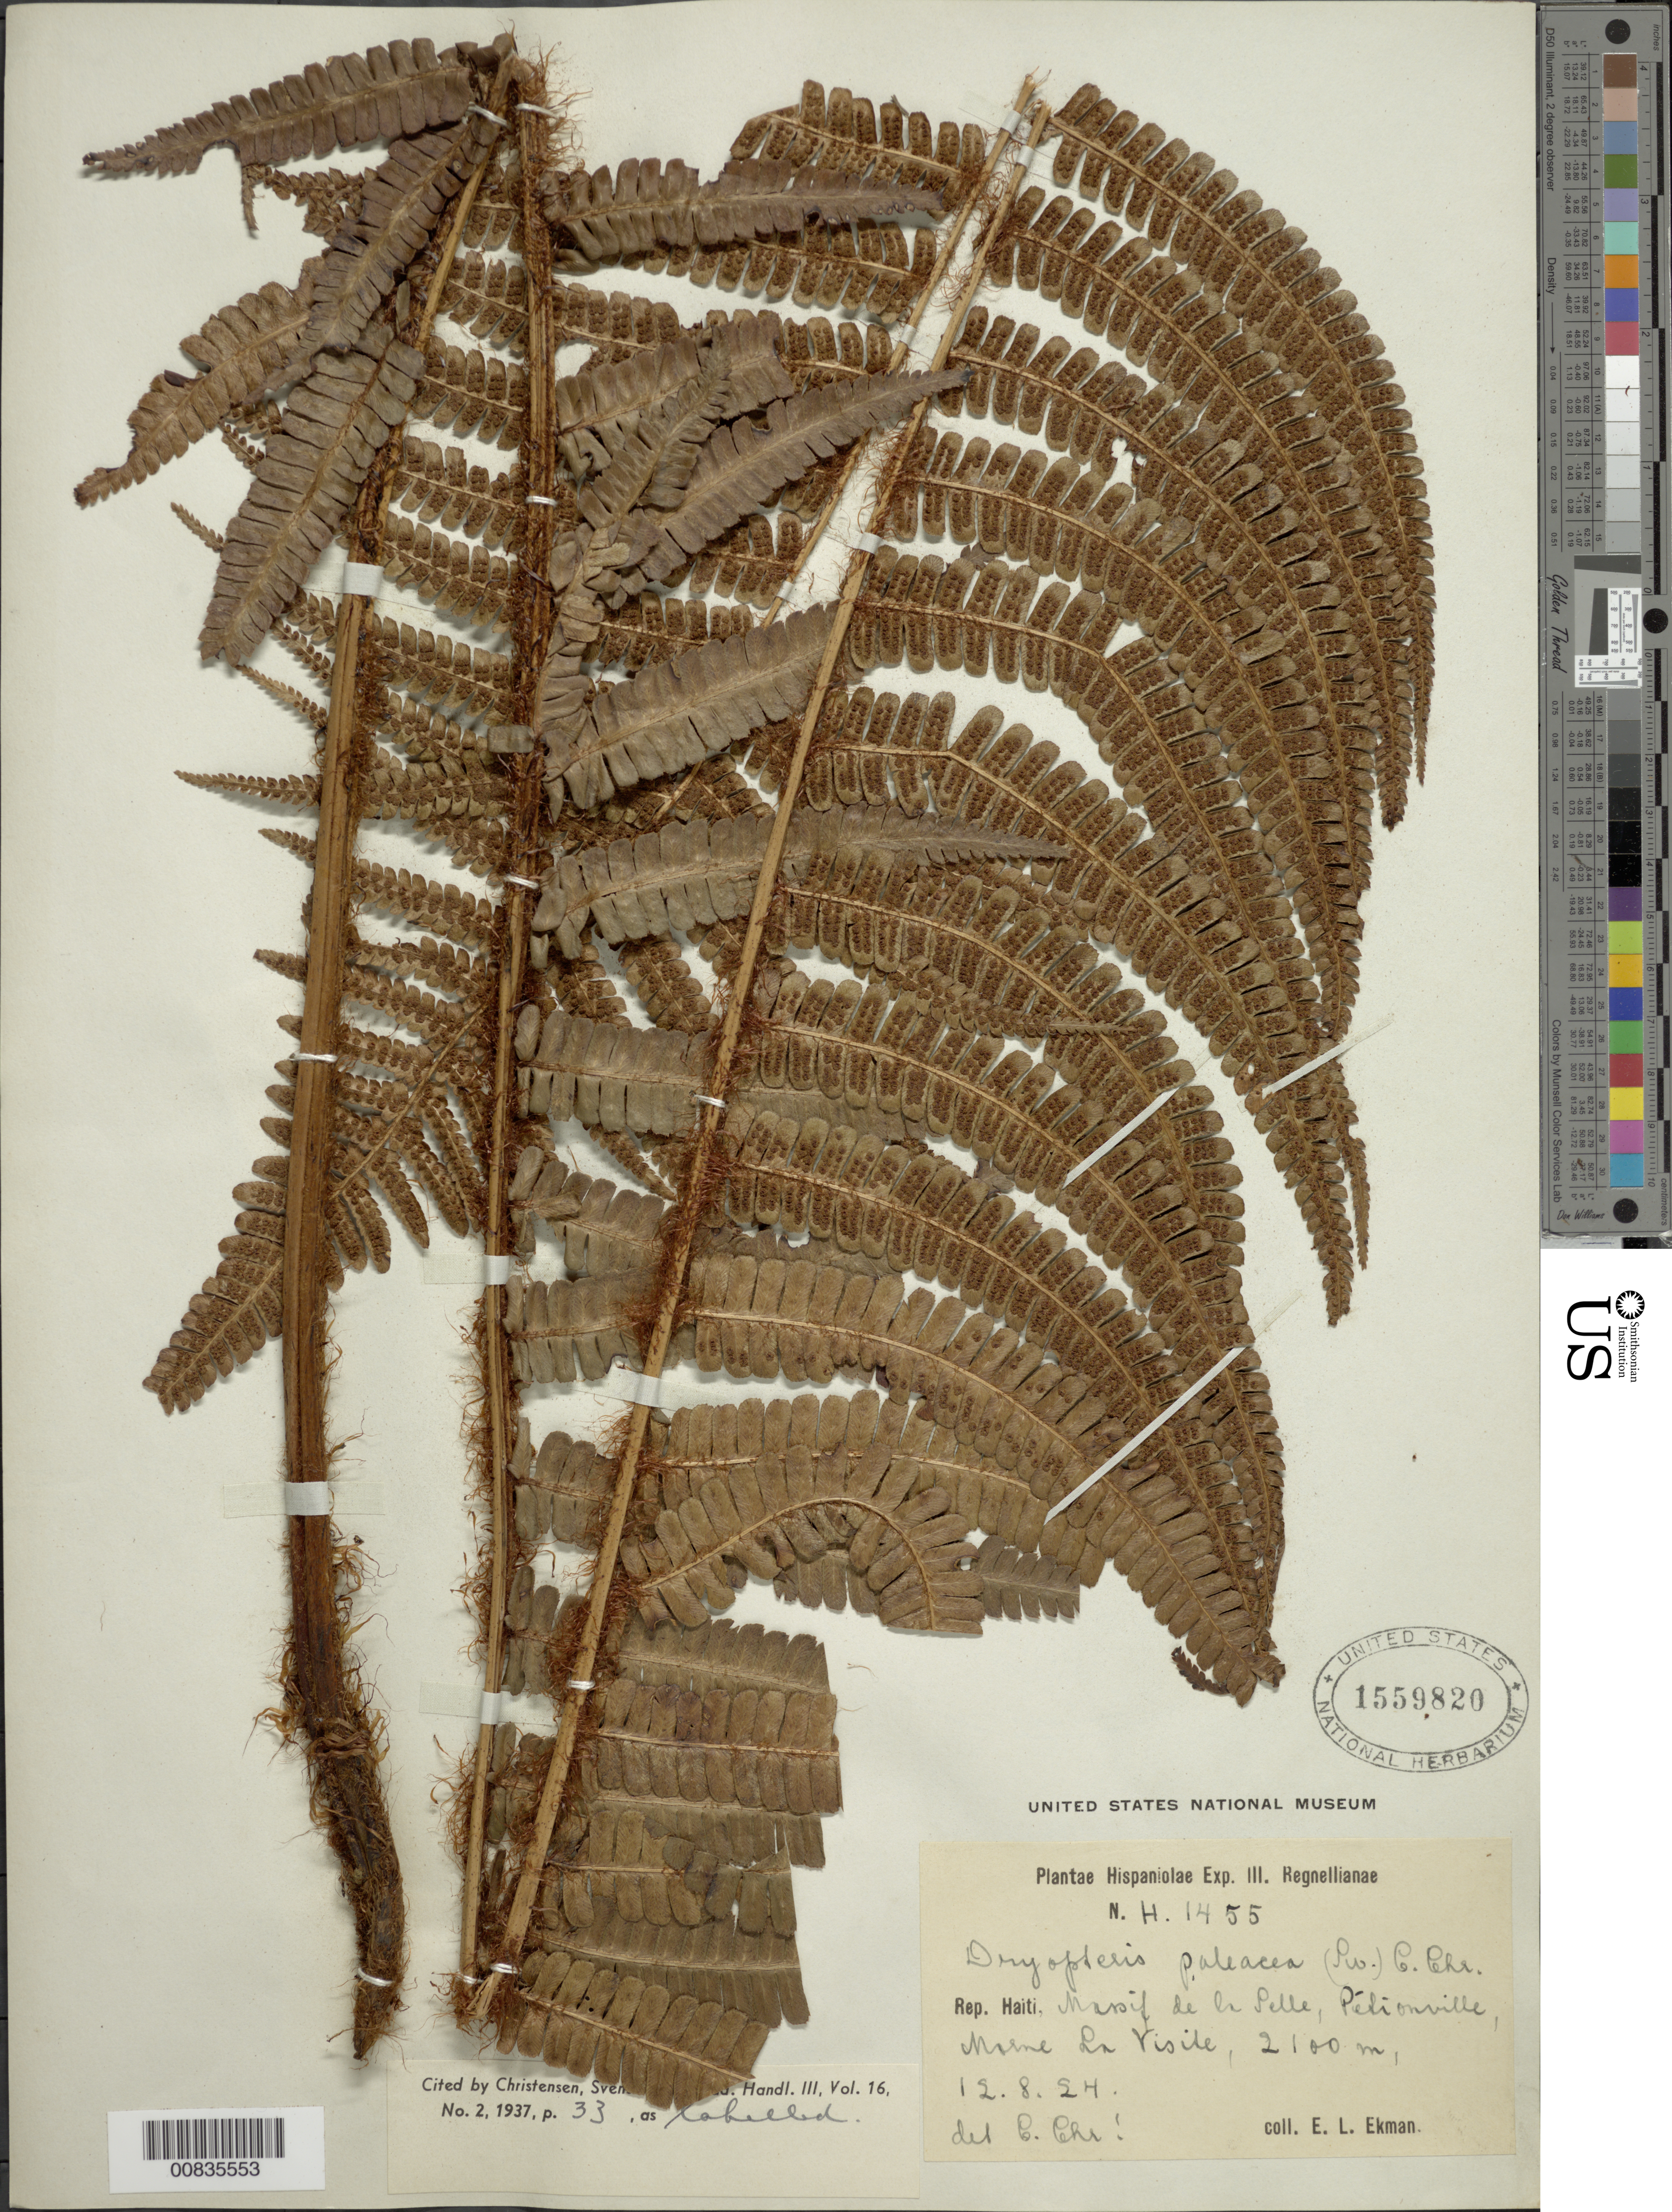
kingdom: Plantae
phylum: Tracheophyta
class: Polypodiopsida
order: Polypodiales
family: Dryopteridaceae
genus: Dryopteris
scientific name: Dryopteris wallichiana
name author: (Spreng.) Hyl.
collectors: E. L. Ekman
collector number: H 1455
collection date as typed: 12 Aug 1924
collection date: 1924-08-12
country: Haiti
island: Hispaniola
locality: Massif de la Selle, Pétionville, Morne La Visite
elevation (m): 2100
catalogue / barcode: US 1559820